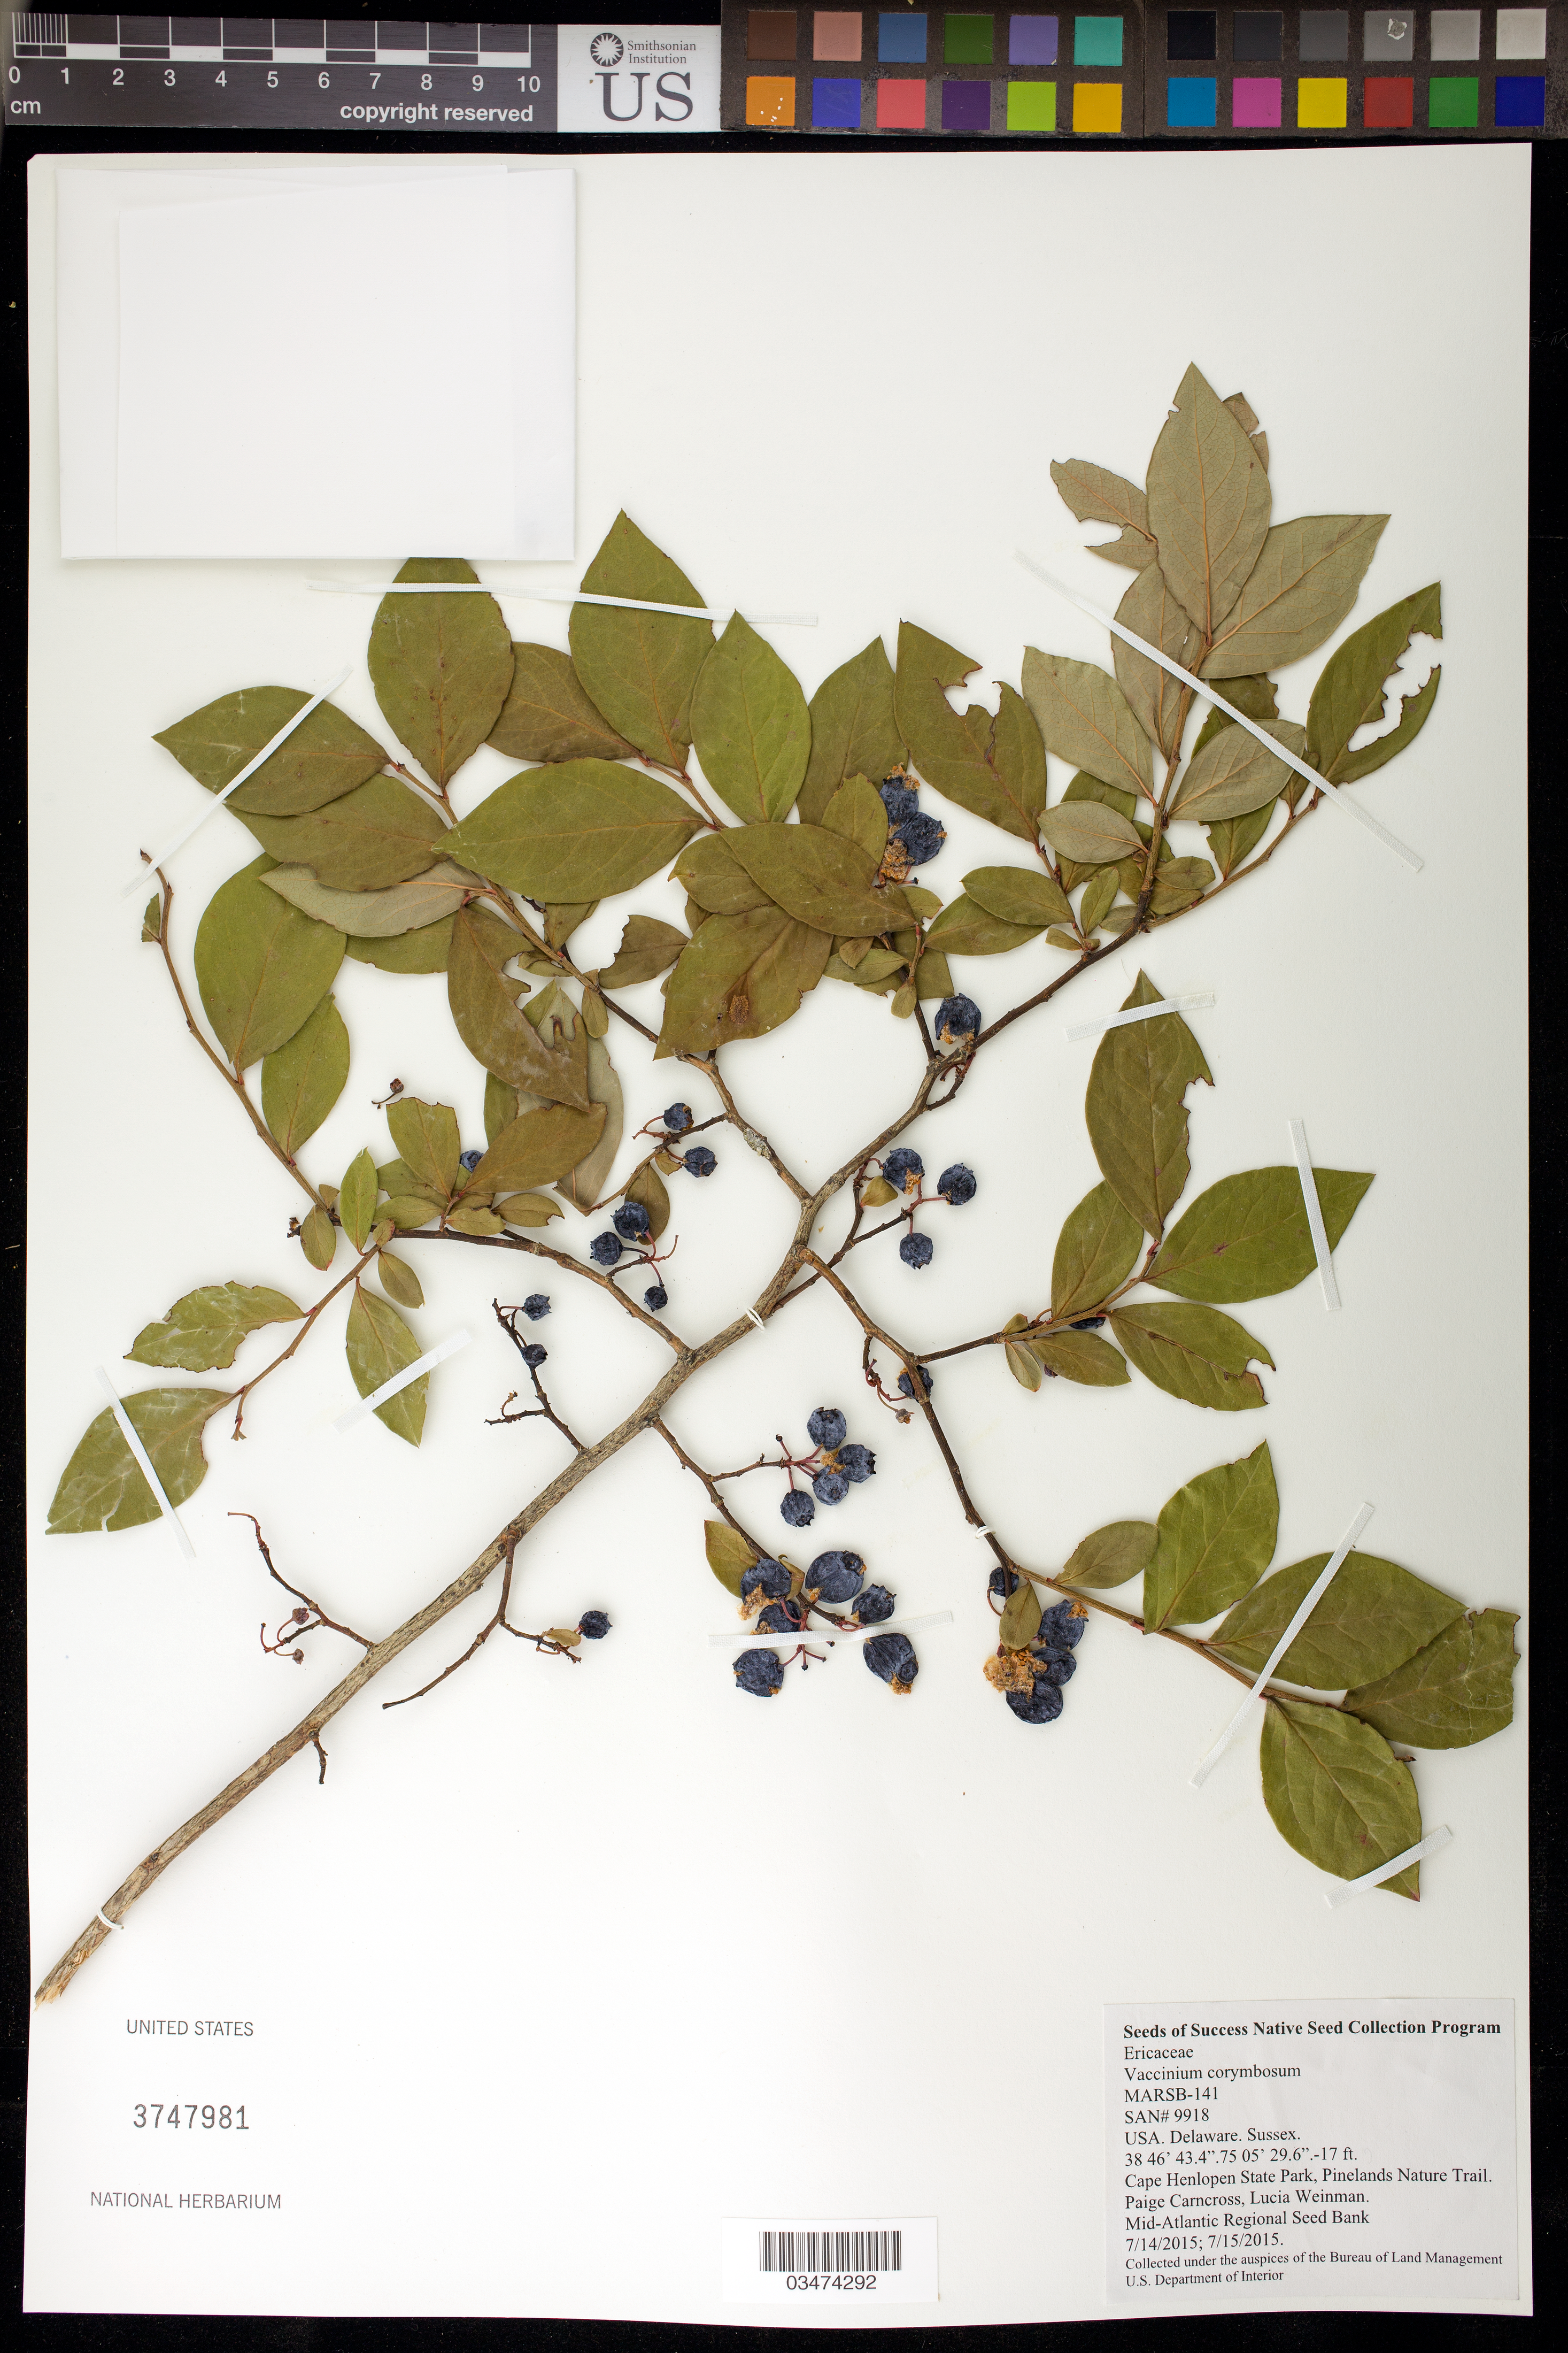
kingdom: Plantae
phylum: Tracheophyta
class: Magnoliopsida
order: Ericales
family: Ericaceae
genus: Vaccinium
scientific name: Vaccinium corymbosum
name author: L.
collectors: P. Carncross & L. Weinman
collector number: MARSB-141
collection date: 2015-07-14,2015-07-15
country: United States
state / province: Delaware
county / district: Sussex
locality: Cape Henlopen State Park, Pinelands Nature Trail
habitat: North Atlantic Maritime Scrub Forest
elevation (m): -5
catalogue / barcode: US 3747981